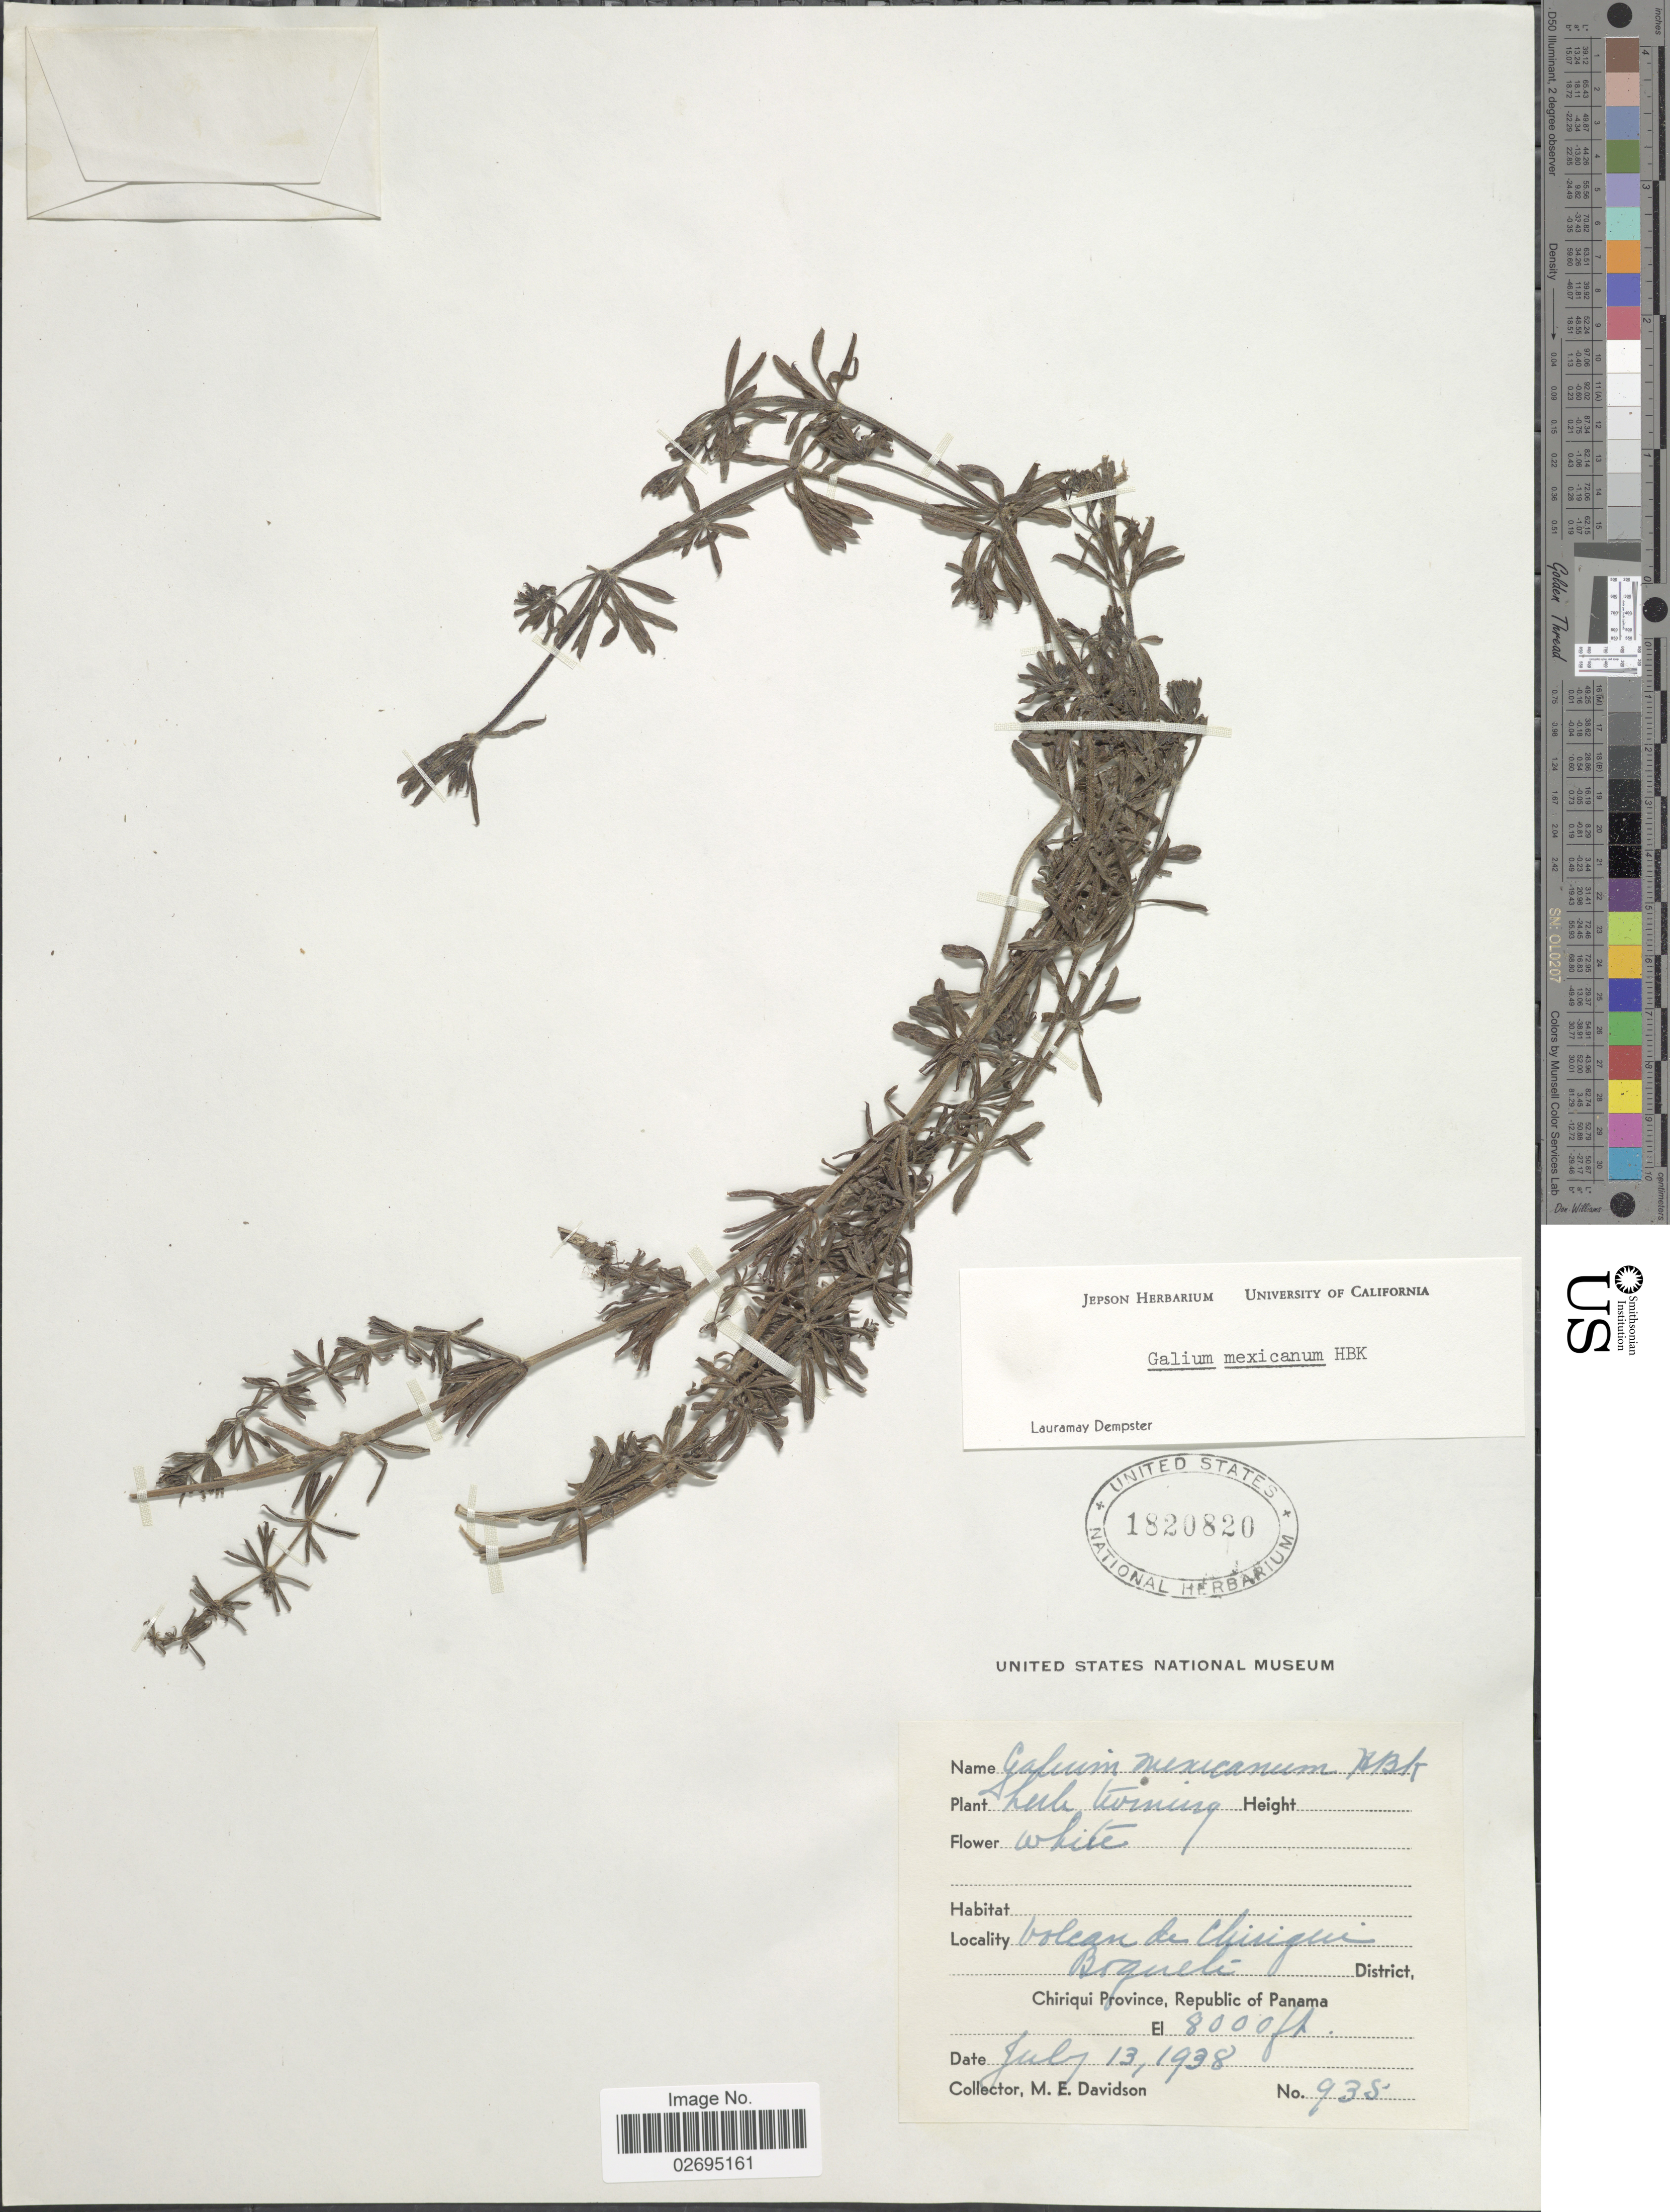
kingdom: Plantae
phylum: Tracheophyta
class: Magnoliopsida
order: Gentianales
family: Rubiaceae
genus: Galium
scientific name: Galium mexicanum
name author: Kunth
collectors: M. E. Davidson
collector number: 938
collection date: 1938-07-13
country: Panama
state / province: Chiriqui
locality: Volcan de Chiriqui, Borquete District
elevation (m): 2438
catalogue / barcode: US 1820820